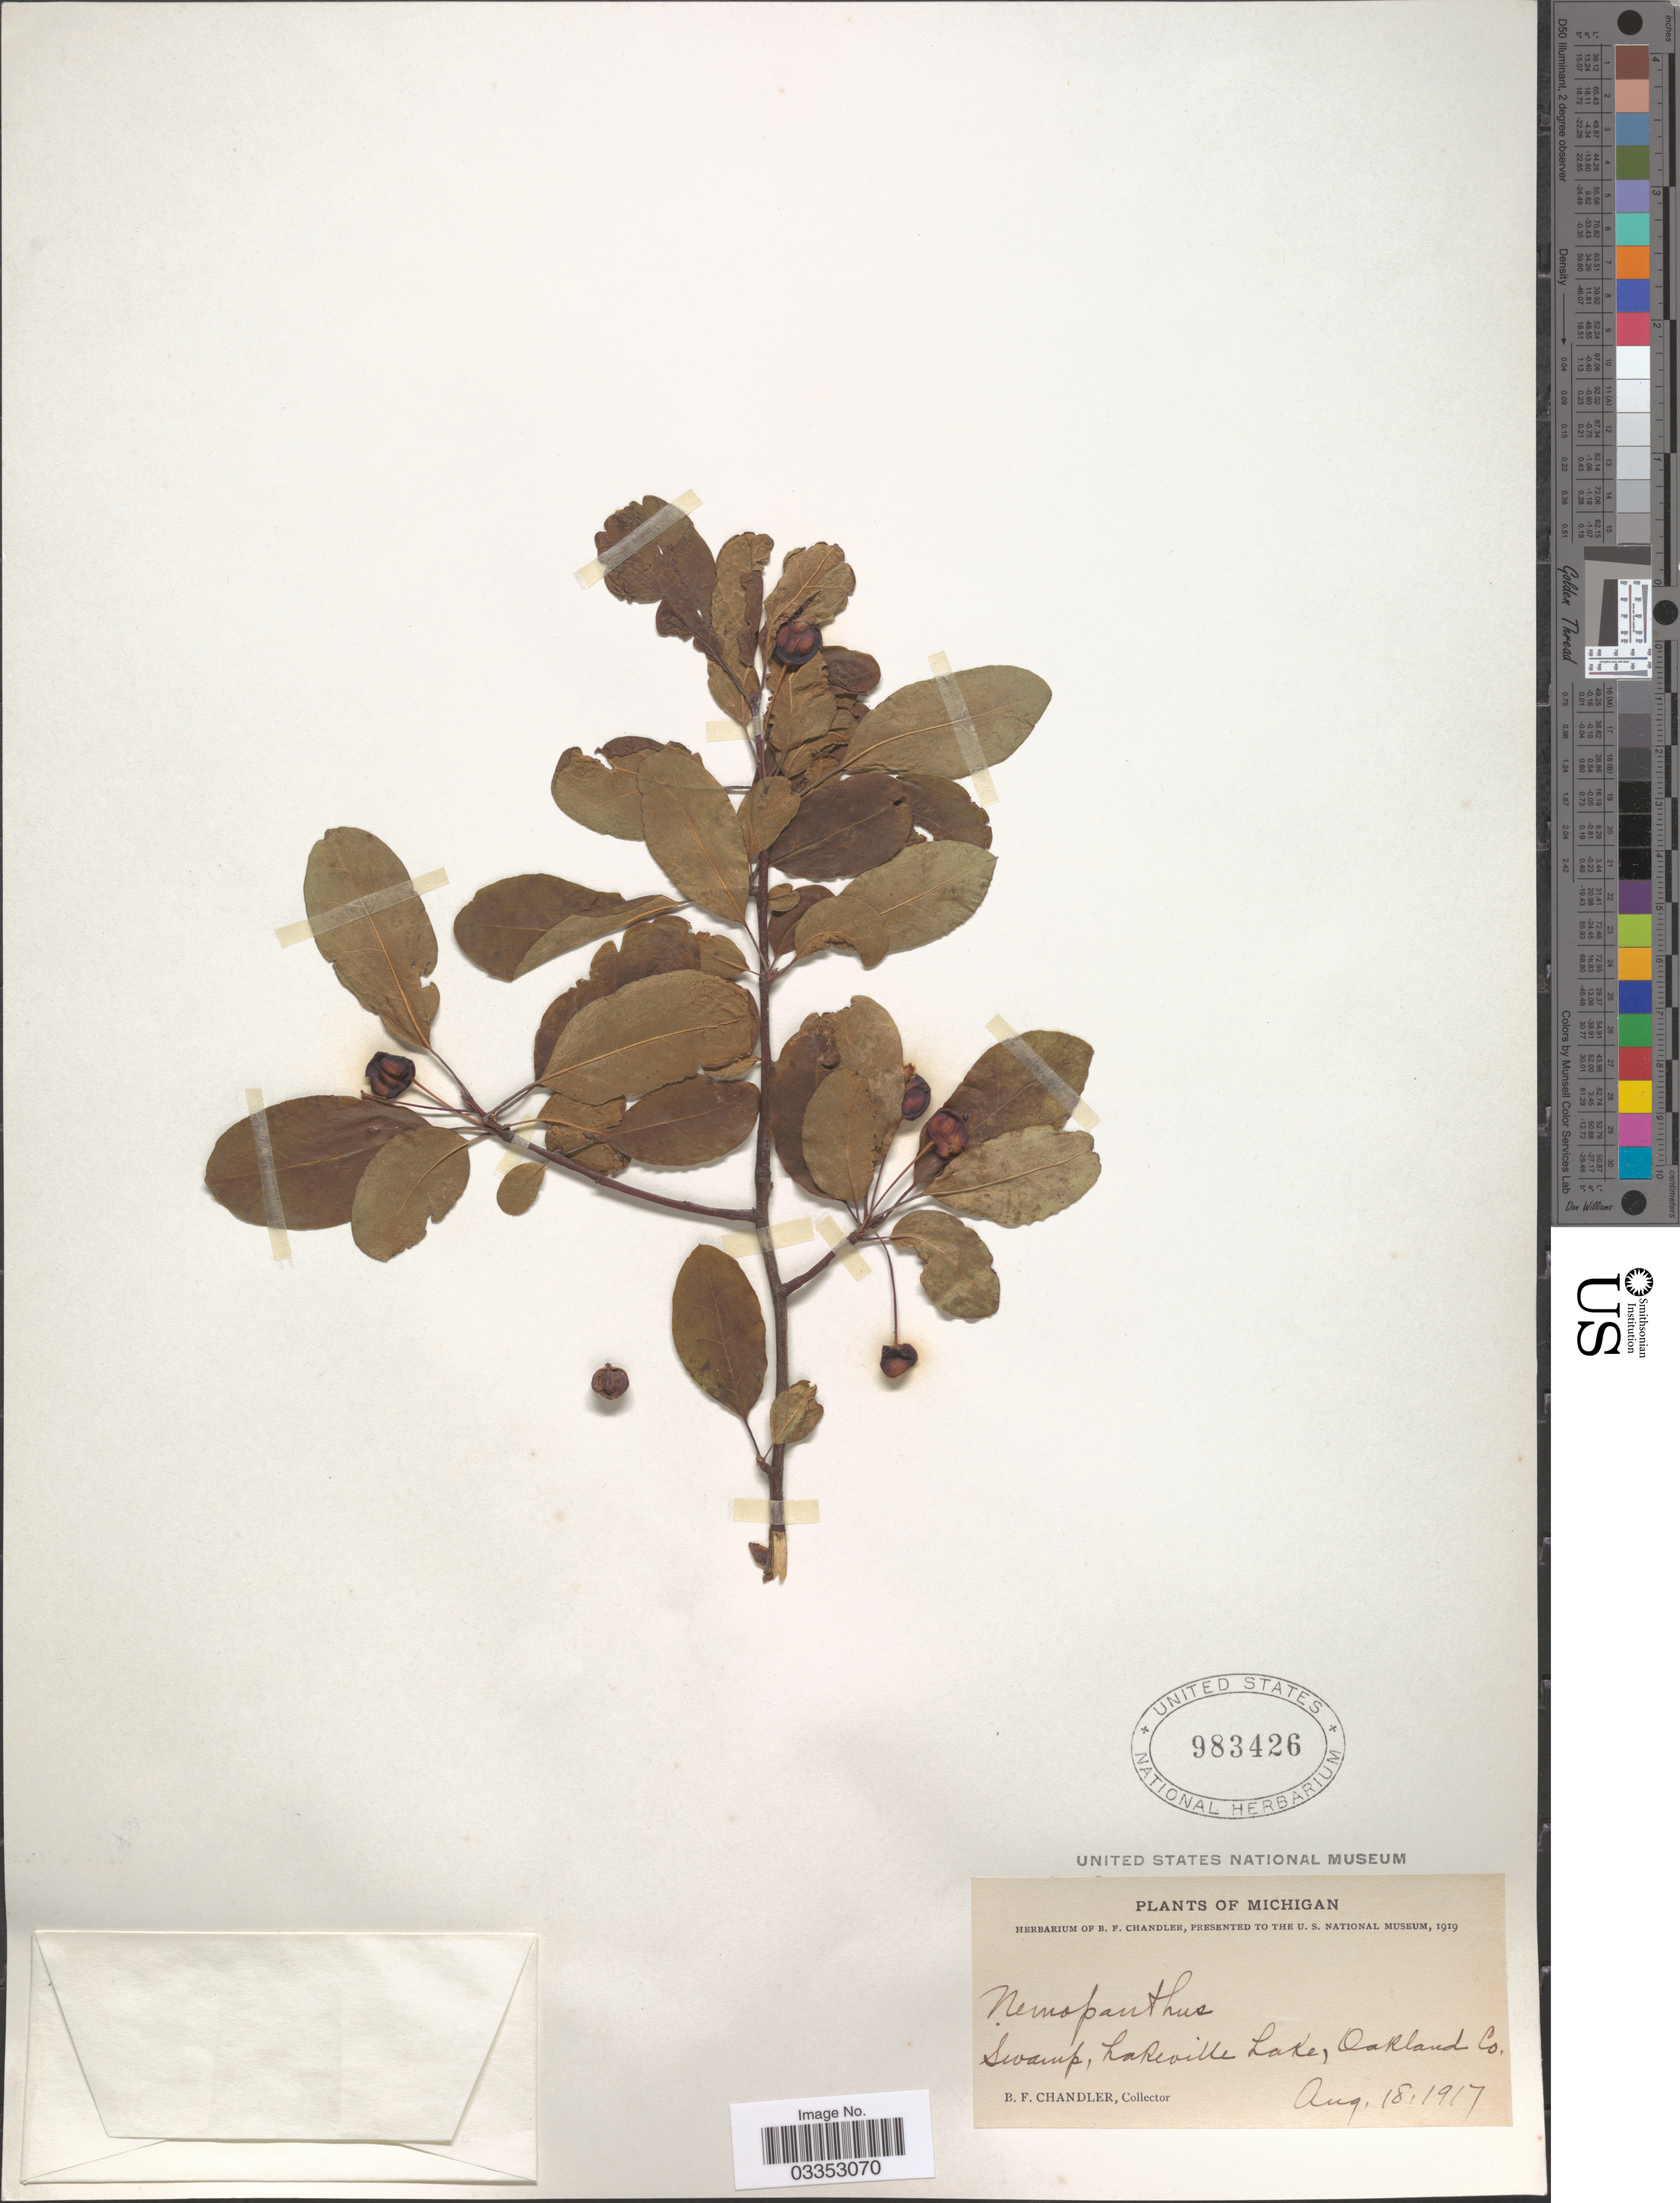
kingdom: Plantae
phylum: Tracheophyta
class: Magnoliopsida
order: Aquifoliales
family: Aquifoliaceae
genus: Nemopanthus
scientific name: Nemopanthus mucronatus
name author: (L.) Trel.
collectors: B. F. Chandler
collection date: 1917-08-18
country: United States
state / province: Michigan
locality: Lakeville Lake, Oakland Co.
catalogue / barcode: US 983426